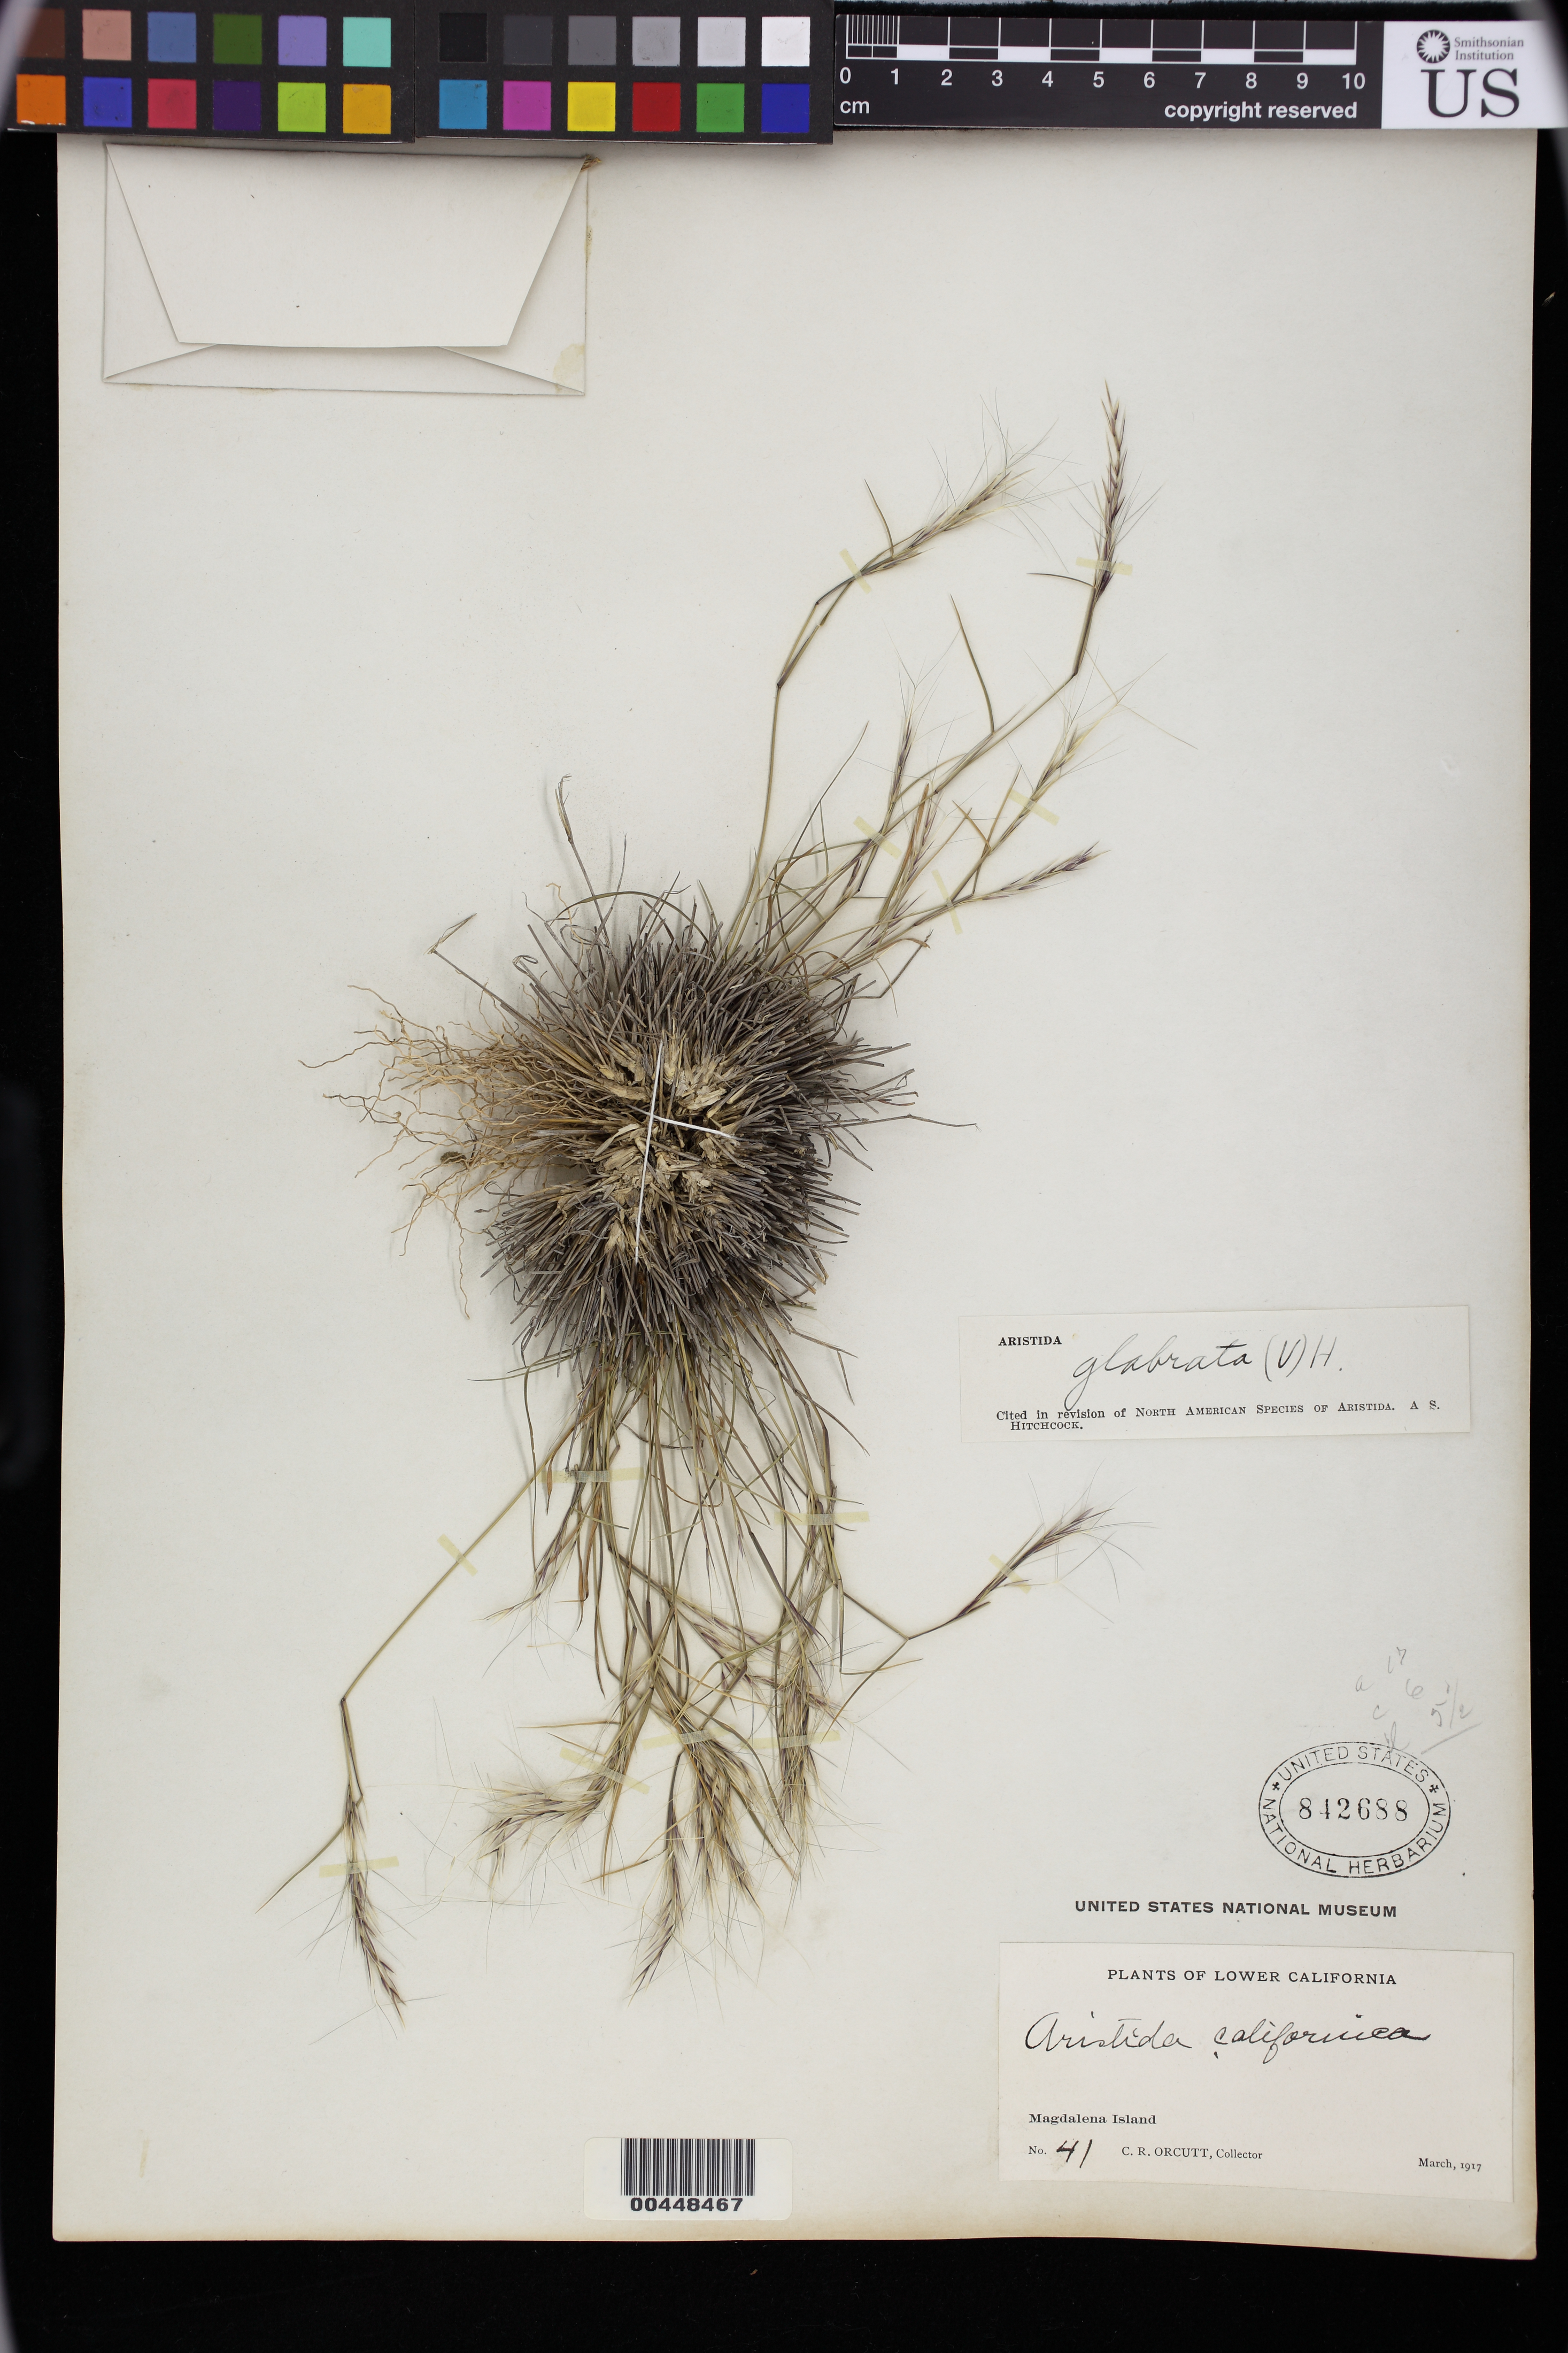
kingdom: Plantae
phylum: Tracheophyta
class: Liliopsida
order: Poales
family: Poaceae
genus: Aristida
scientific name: Aristida californica var. glabrata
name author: Vasey in Brandegee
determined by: Poaceae Reorganization Project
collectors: C. R. Orcutt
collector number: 41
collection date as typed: Mar 1917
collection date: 1917-03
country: Mexico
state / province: Baja California Sur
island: Magdalena Island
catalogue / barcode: US 842688